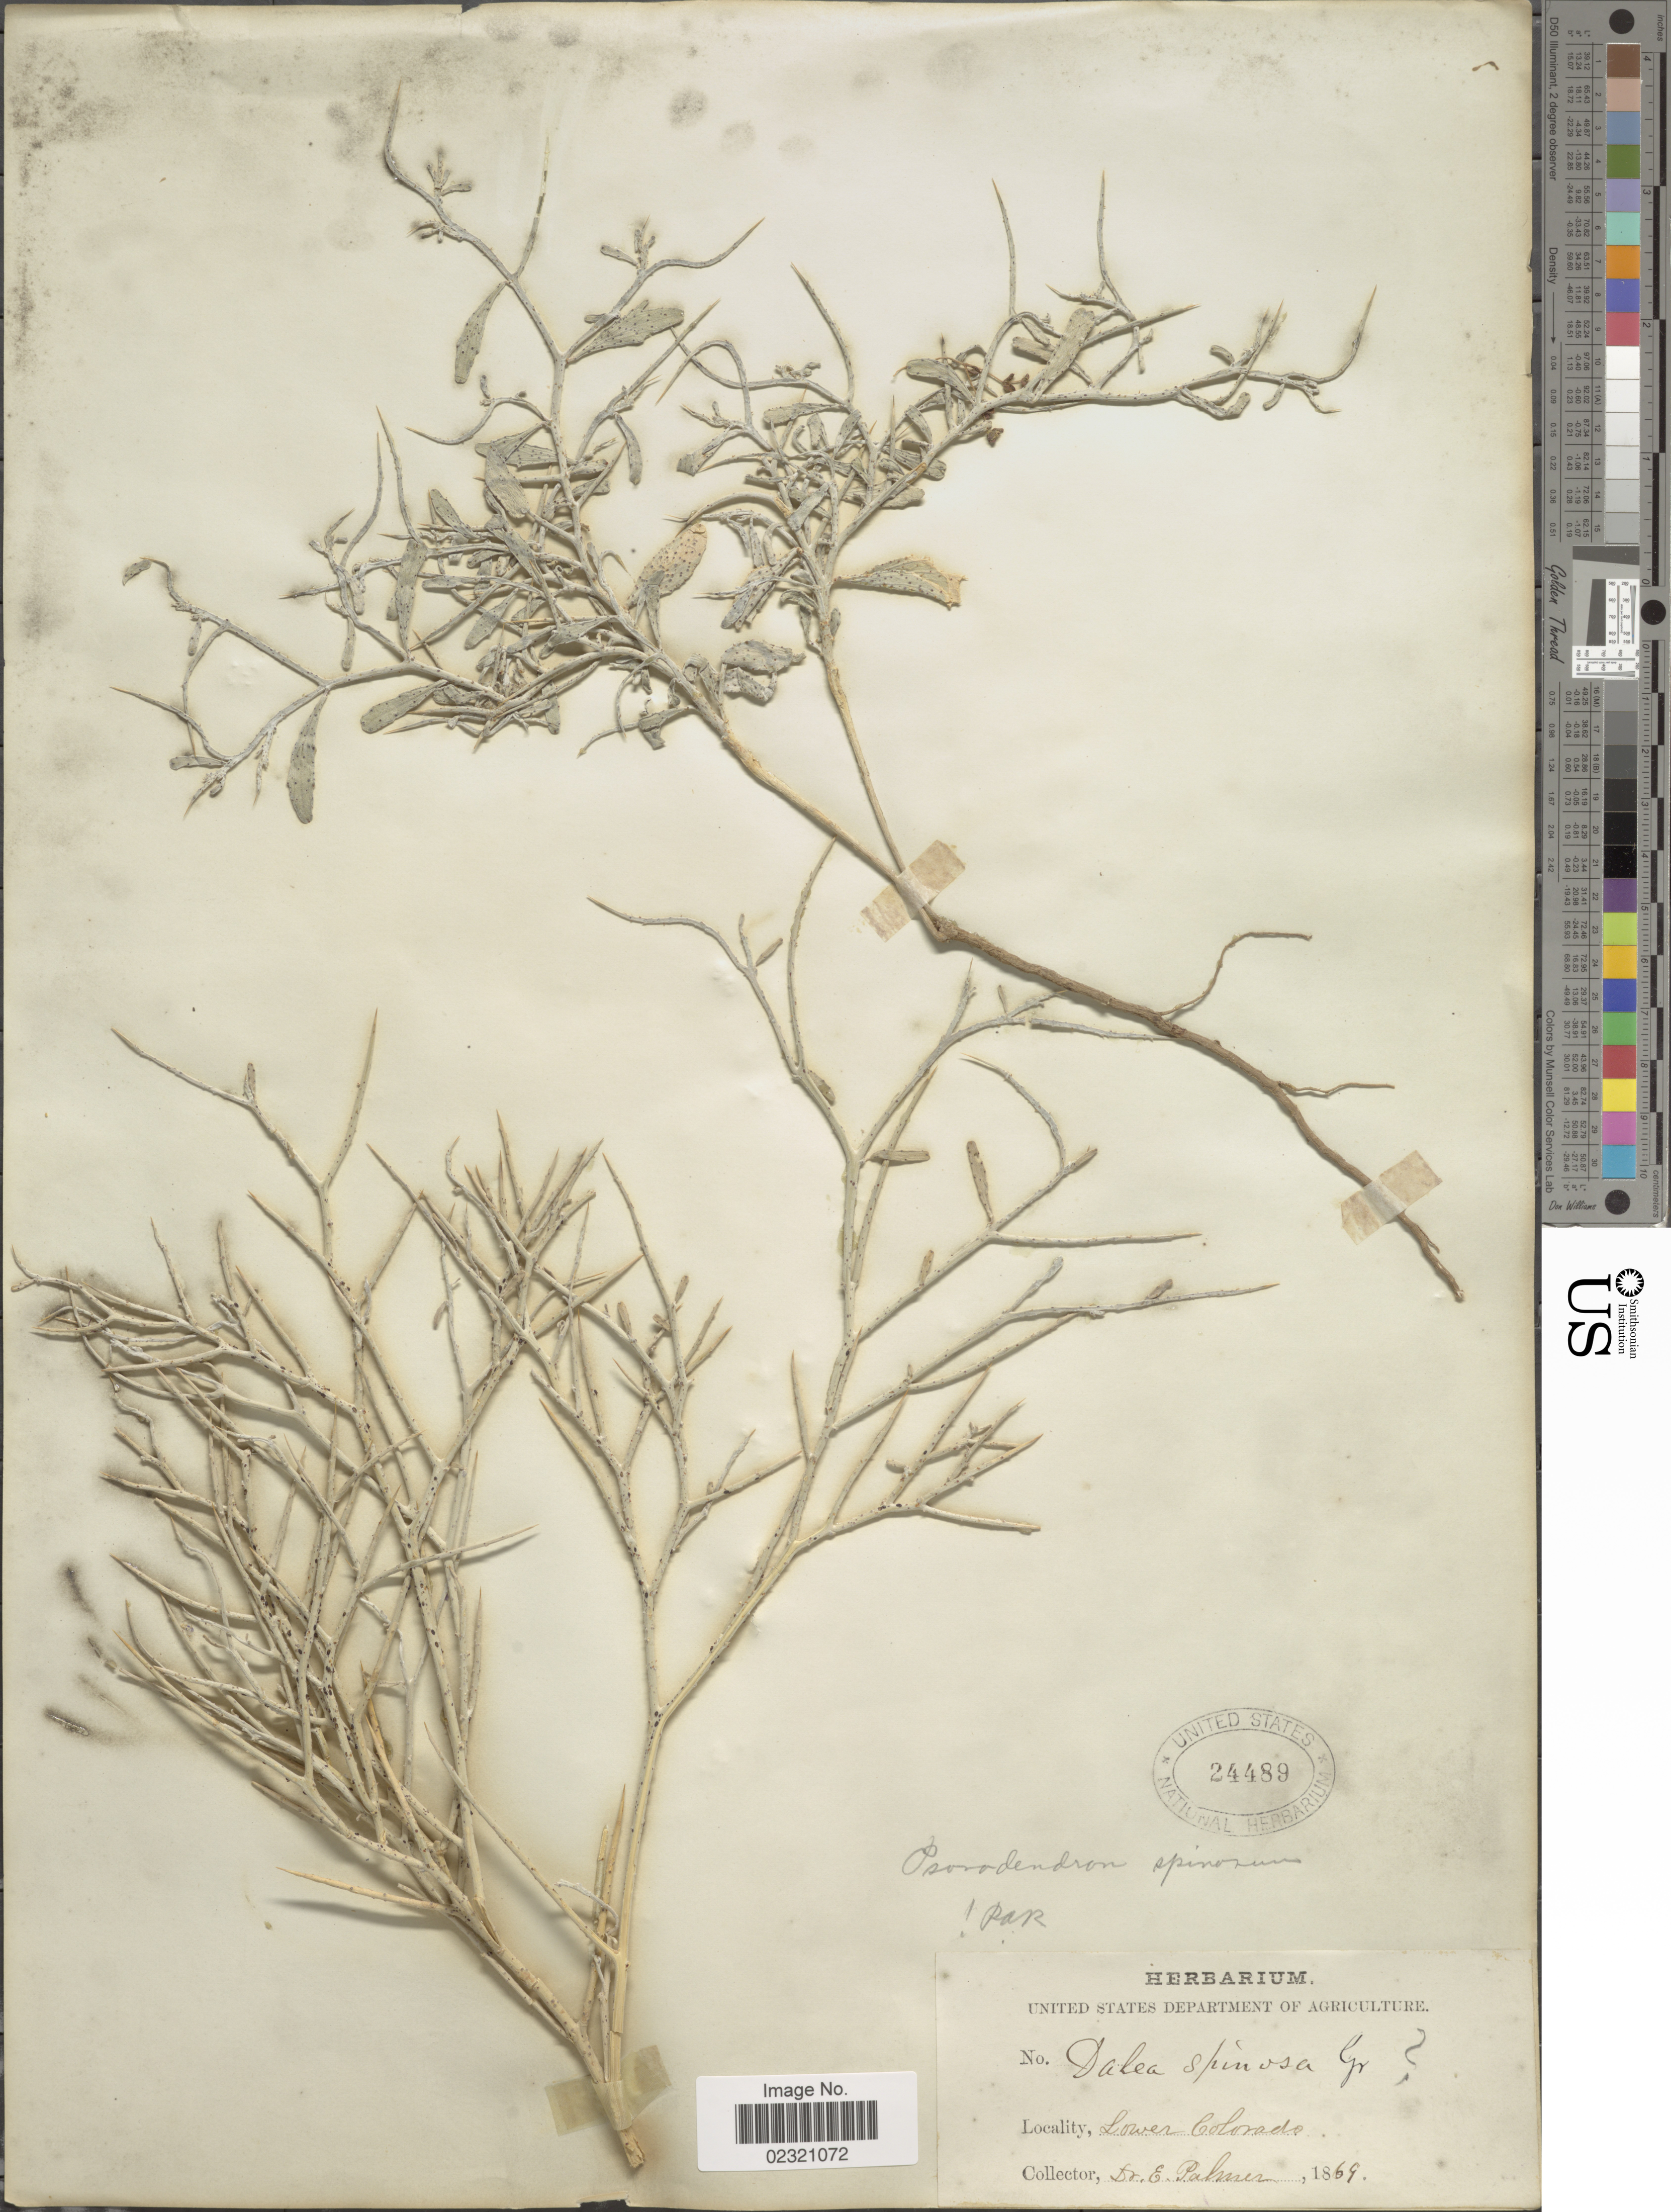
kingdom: Plantae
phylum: Tracheophyta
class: Magnoliopsida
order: Fabales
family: Fabaceae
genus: Psorothamnus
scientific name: Psorothamnus spinosus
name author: (A. Gray) Barneby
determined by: Strong, M. T., (US), Smithsonian Institution - National Museum of Natural History (UNITED STATES)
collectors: E. Palmer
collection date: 1869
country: United States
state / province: Colorado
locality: Lower Colorado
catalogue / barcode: US 24489